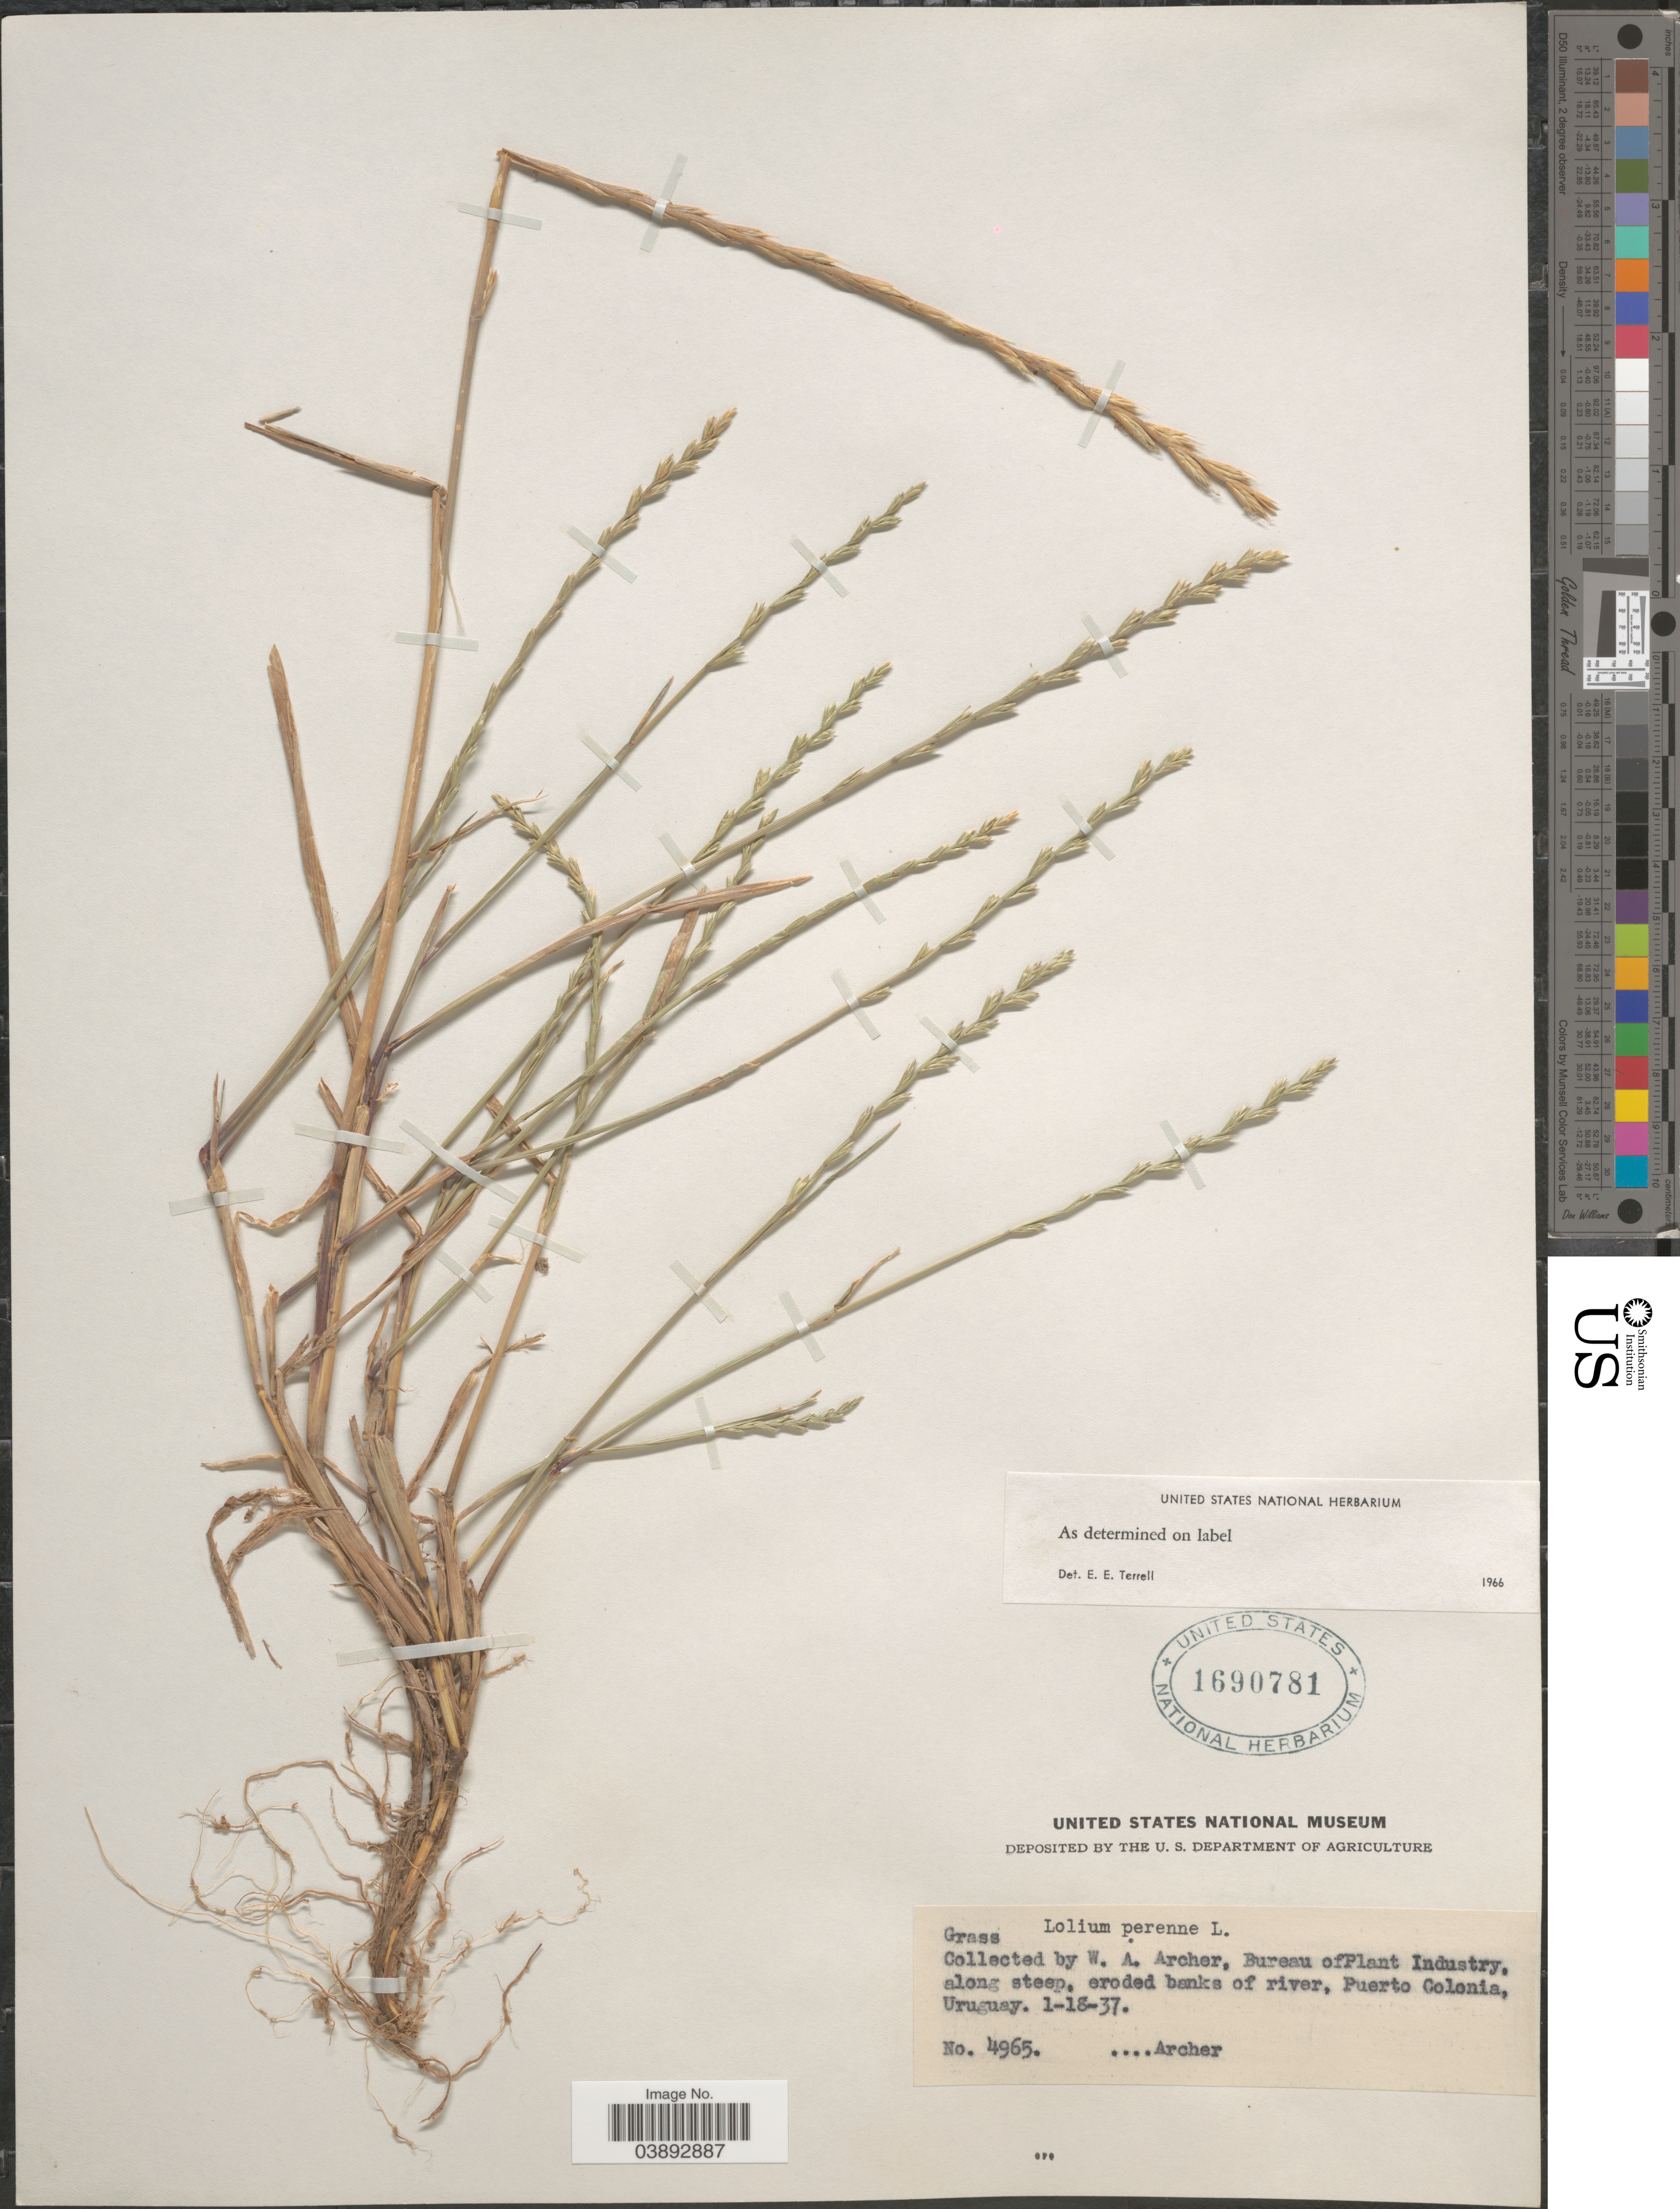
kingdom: Plantae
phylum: Tracheophyta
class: Liliopsida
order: Poales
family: Poaceae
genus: Lolium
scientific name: Lolium perenne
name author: L.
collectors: W. Archer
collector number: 4965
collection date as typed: Transcribed d/m/y: 18/1/37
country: Uruguay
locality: Puerto Colonia.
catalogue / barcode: US 1690781